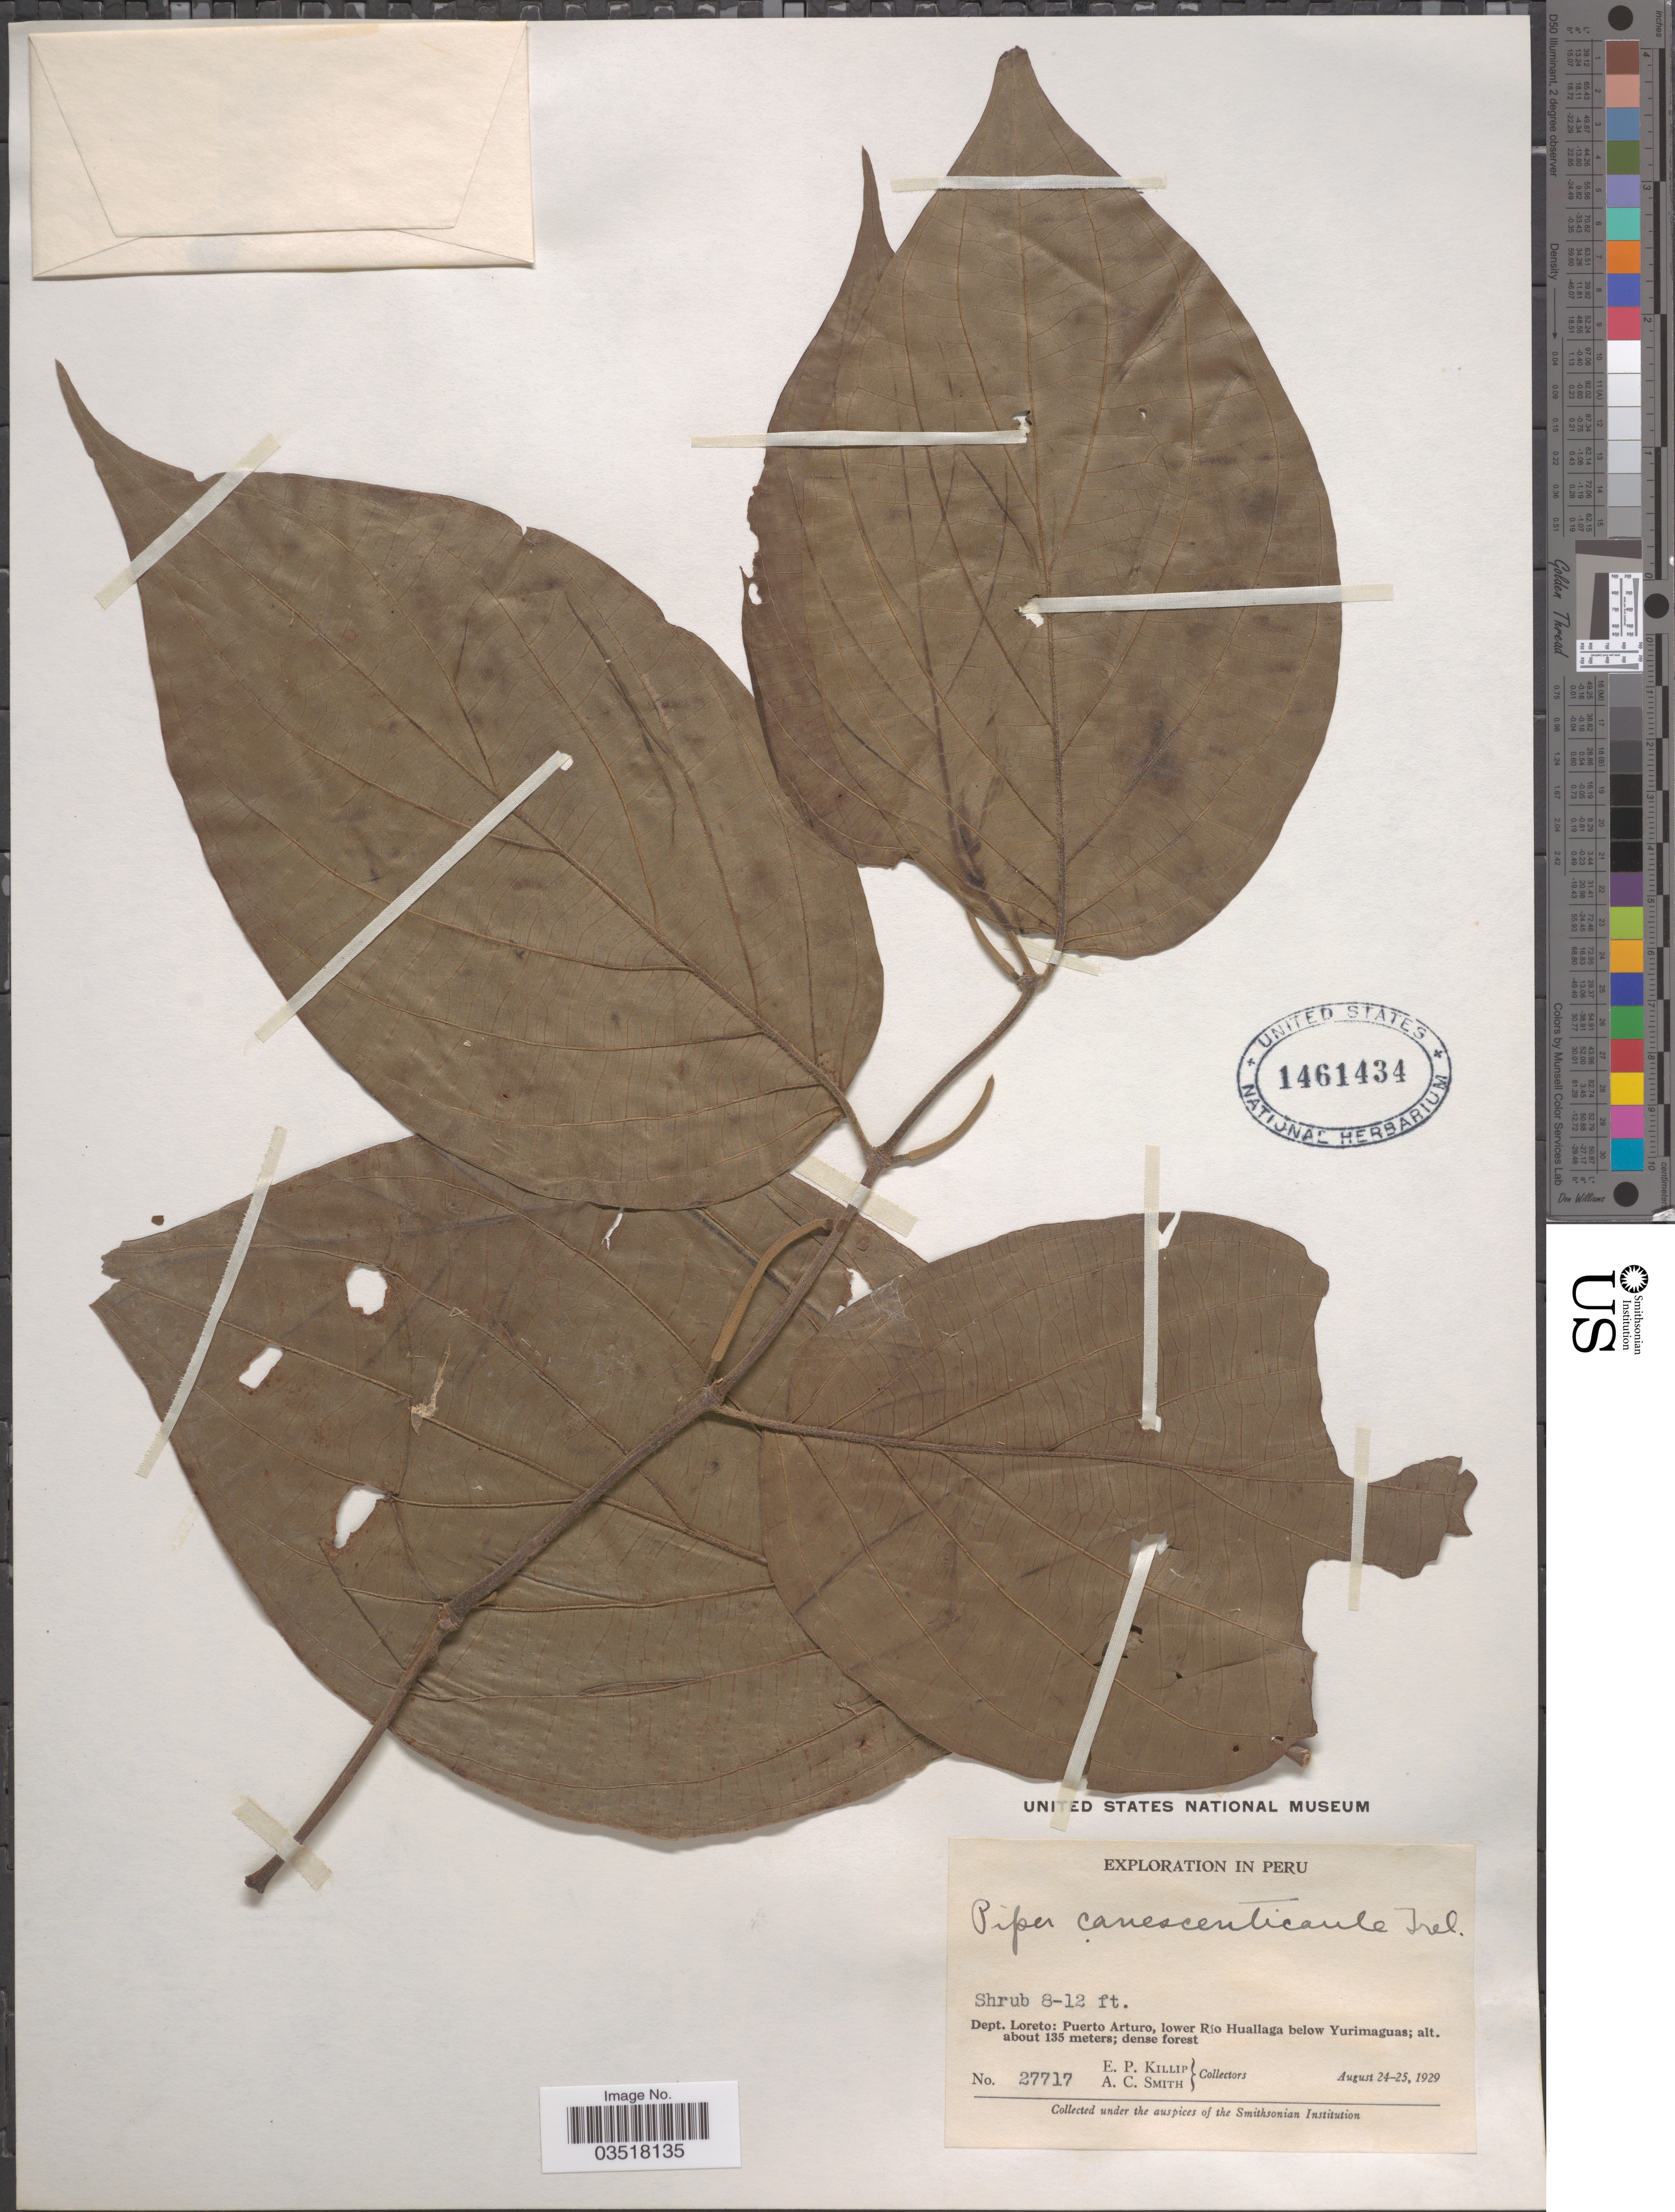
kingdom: Plantae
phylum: Tracheophyta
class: Magnoliopsida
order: Piperales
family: Piperaceae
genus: Piper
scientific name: Piper canescenticaule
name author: Trel. in J.F. Macbr.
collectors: E. P. Killip & A. C. Smith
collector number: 27717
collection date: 1929-08-24/1929-08-25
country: Peru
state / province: Loreto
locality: Dept. Loreto: Puerto Arturo, lower Río Huallaga below Yurimaguas.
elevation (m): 135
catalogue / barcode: US 1461434